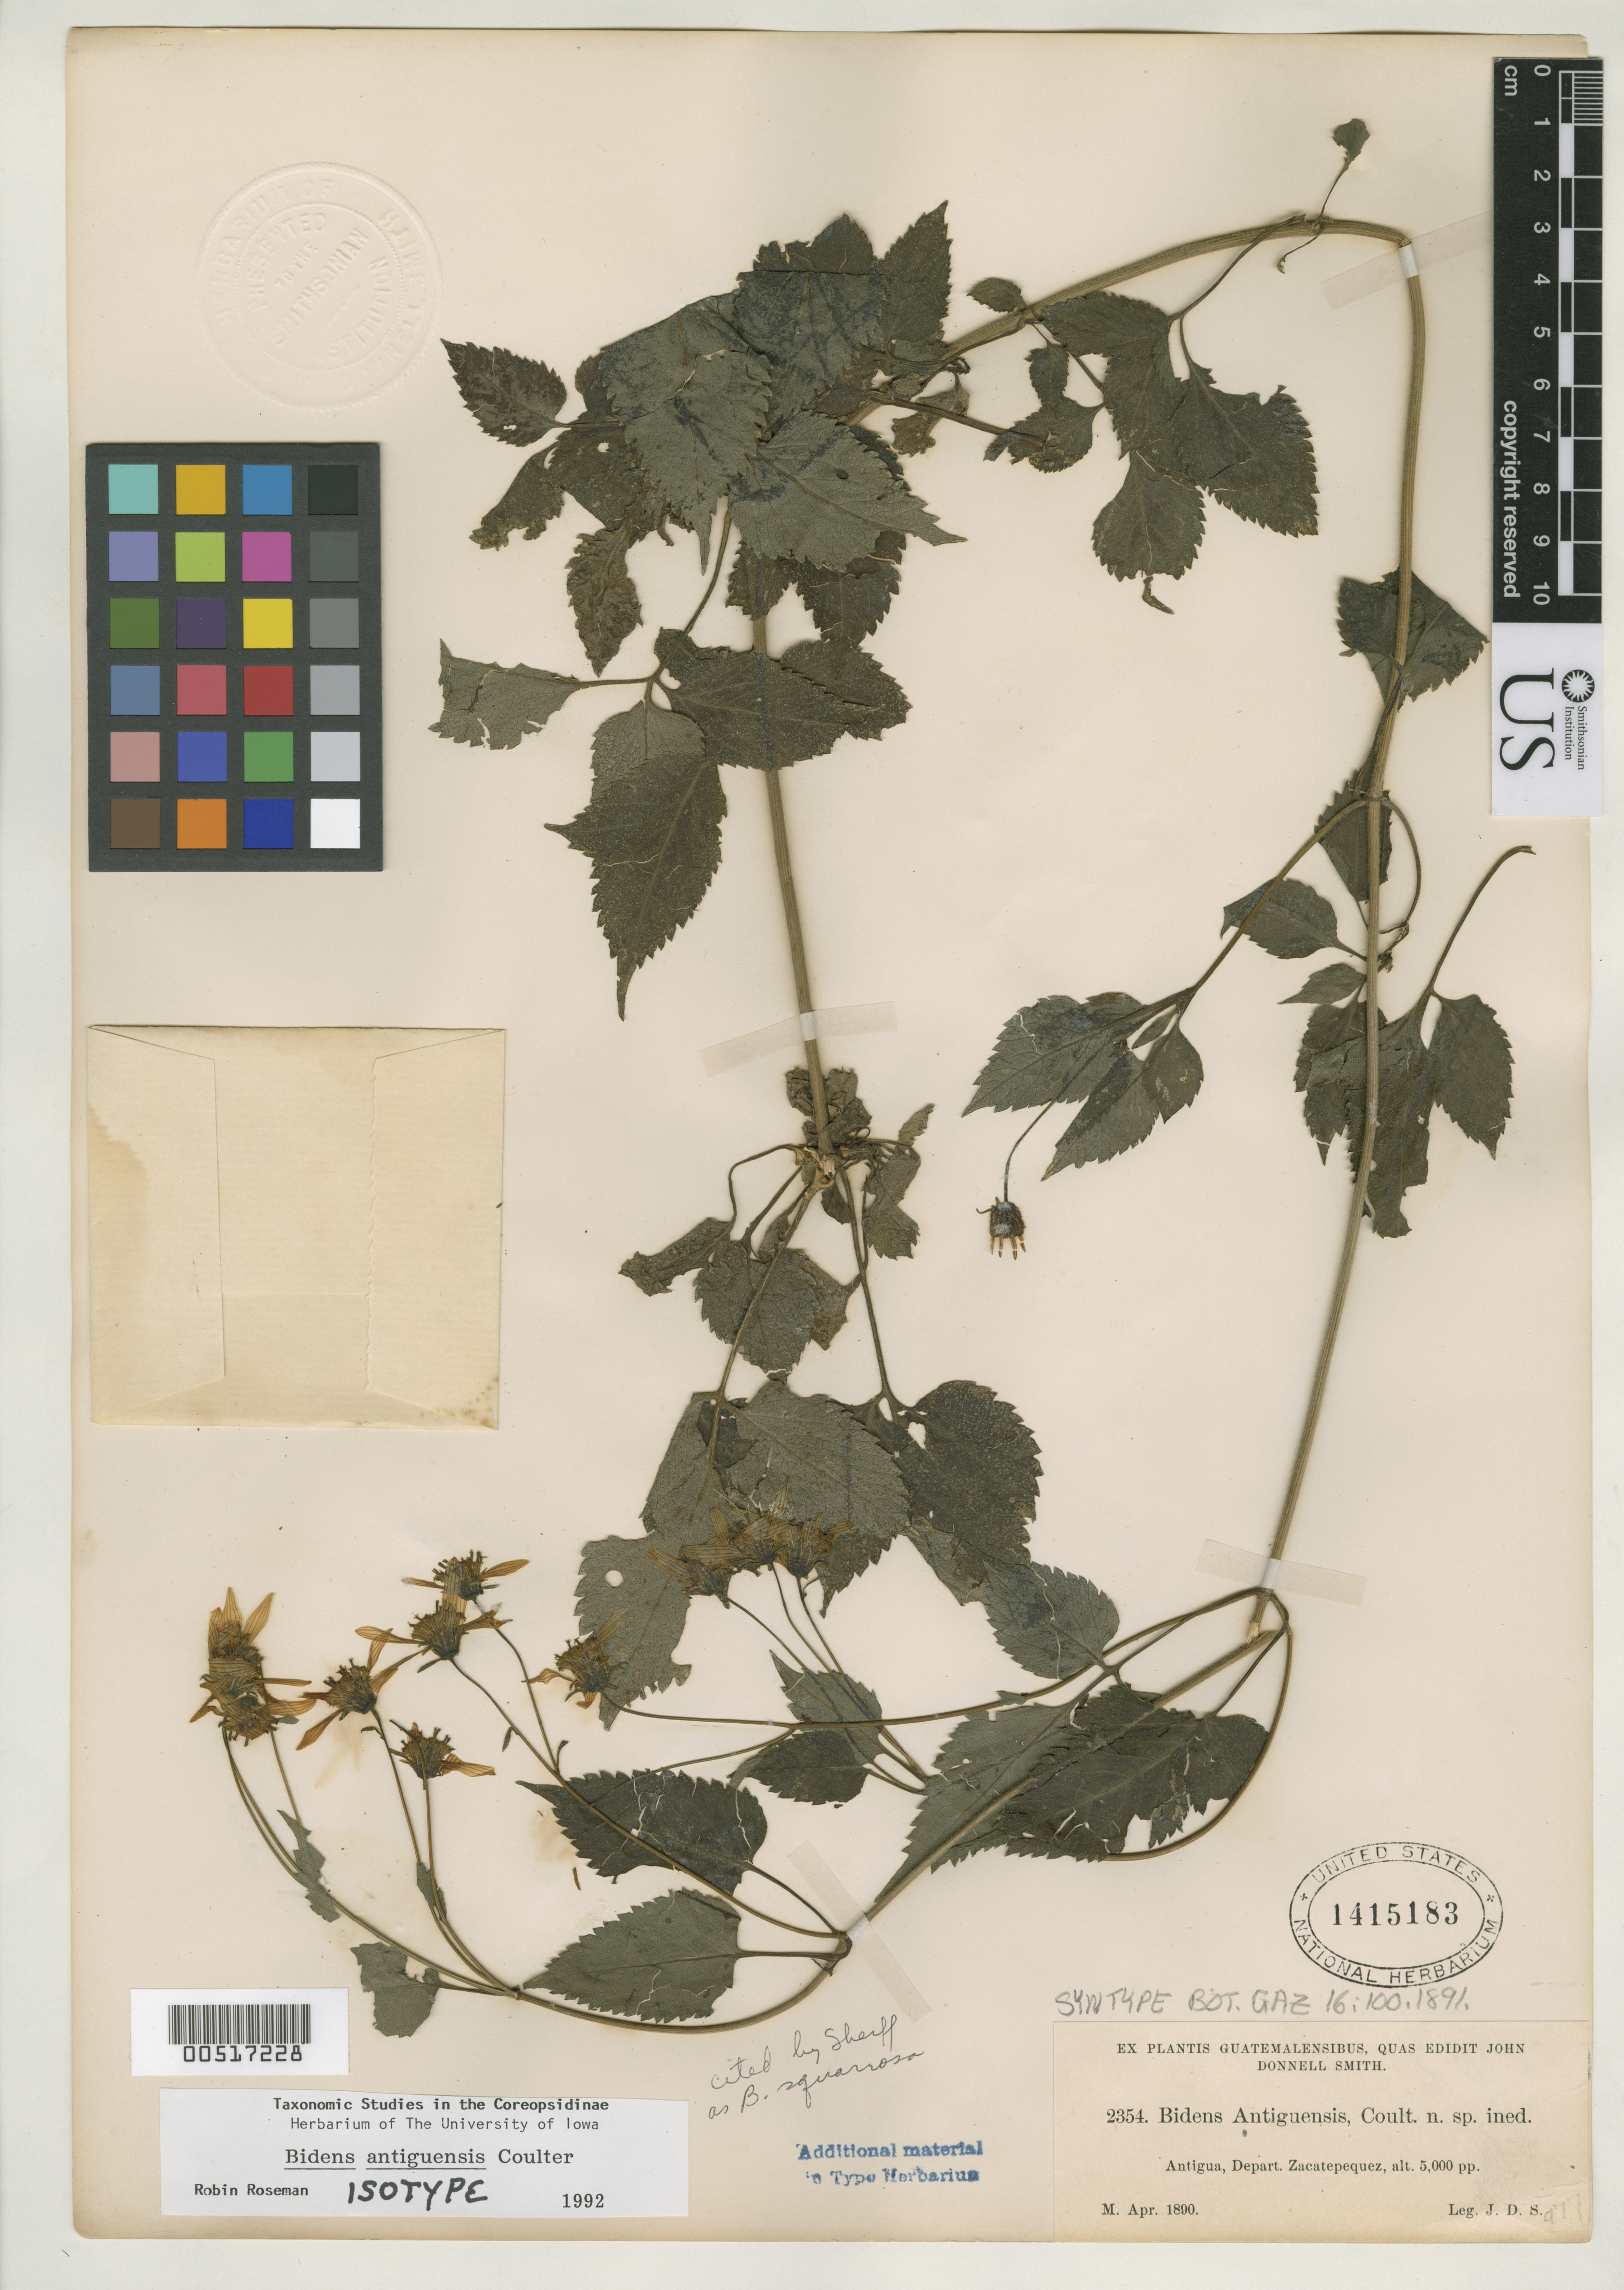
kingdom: Plantae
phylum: Tracheophyta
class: Magnoliopsida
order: Asterales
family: Asteraceae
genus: Bidens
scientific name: Bidens antiguensis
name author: J.M. Coult.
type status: Syntype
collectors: J. Donnell Smith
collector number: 2354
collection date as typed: Apr 1890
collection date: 1890-04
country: Guatemala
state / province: Sacatepéquez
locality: Antigua.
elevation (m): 1524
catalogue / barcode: US 1415183